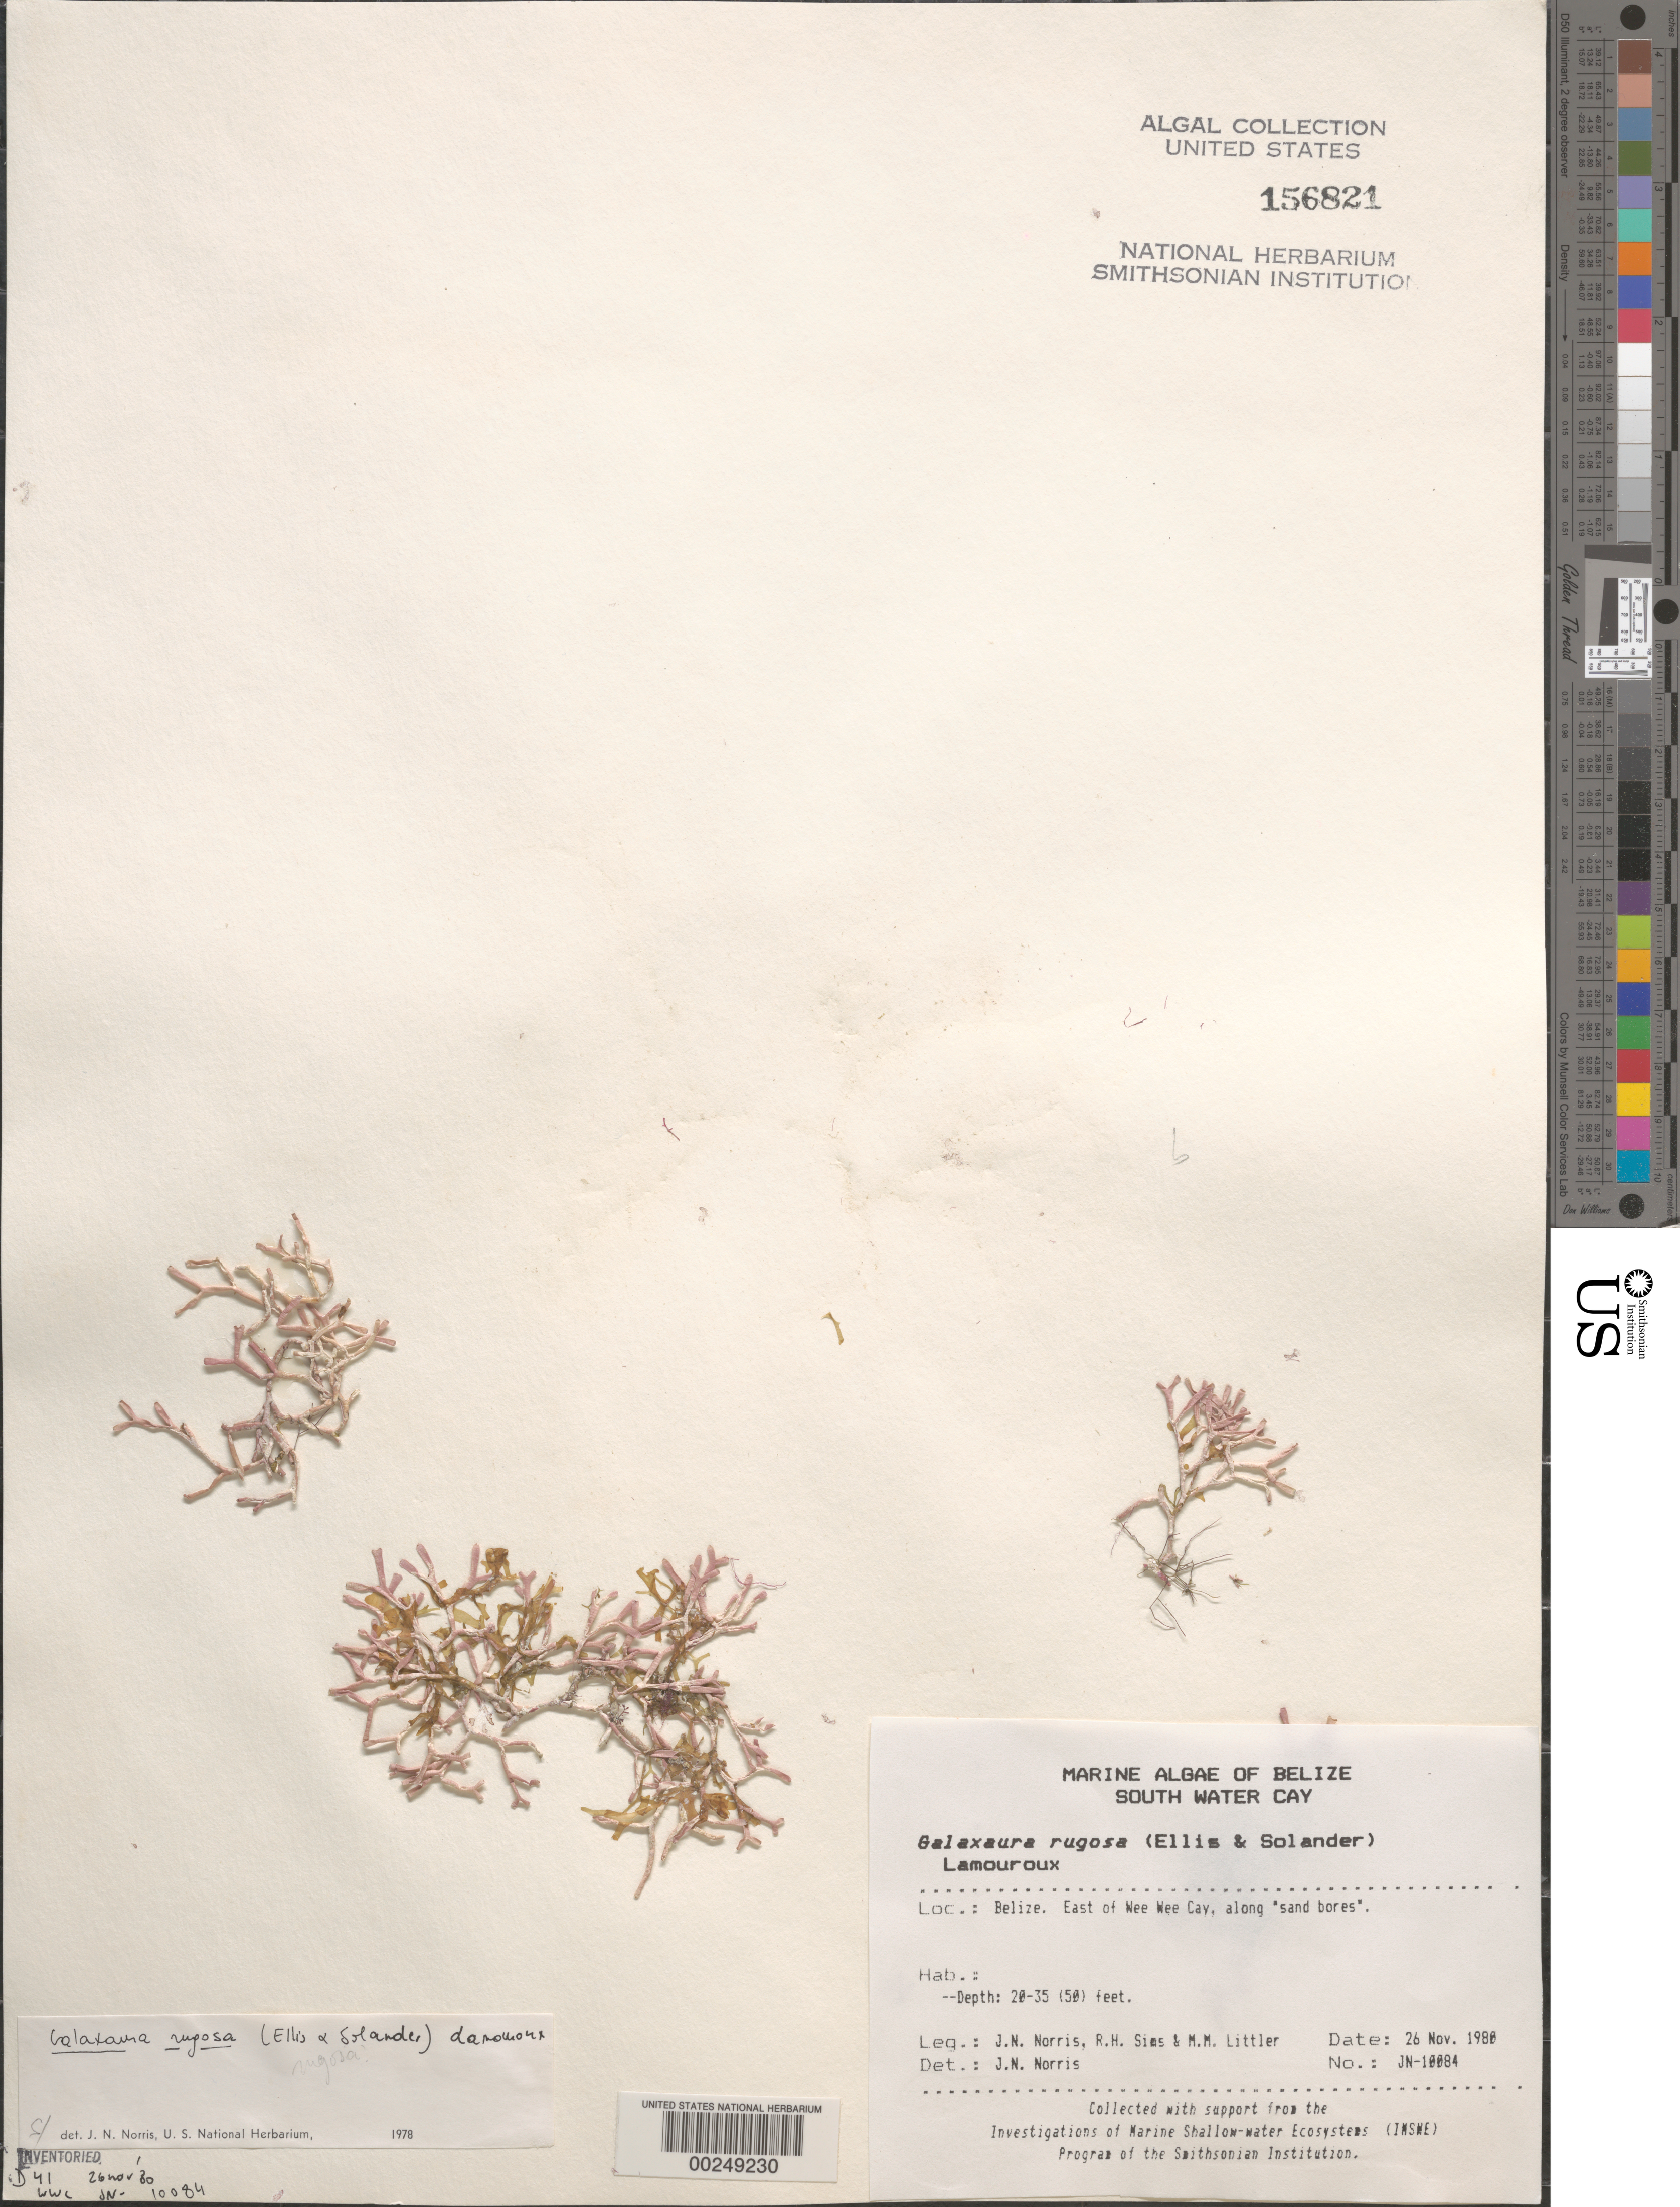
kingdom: Plantae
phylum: Rhodophyta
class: Florideophyceae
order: Nemaliales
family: Galaxauraceae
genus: Galaxaura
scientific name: Galaxaura rugosa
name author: (Ellis & Sol.) J.V.Lamouroux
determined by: Norris, James N.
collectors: J. N. Norris, R. H. Sims & M. M. Littler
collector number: JN-10084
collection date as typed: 26 Nov 1980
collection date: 1980-11-26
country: Belize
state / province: Stann Creek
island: Wee Wee Cay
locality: East of Wee Wee Cay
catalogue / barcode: US 156821